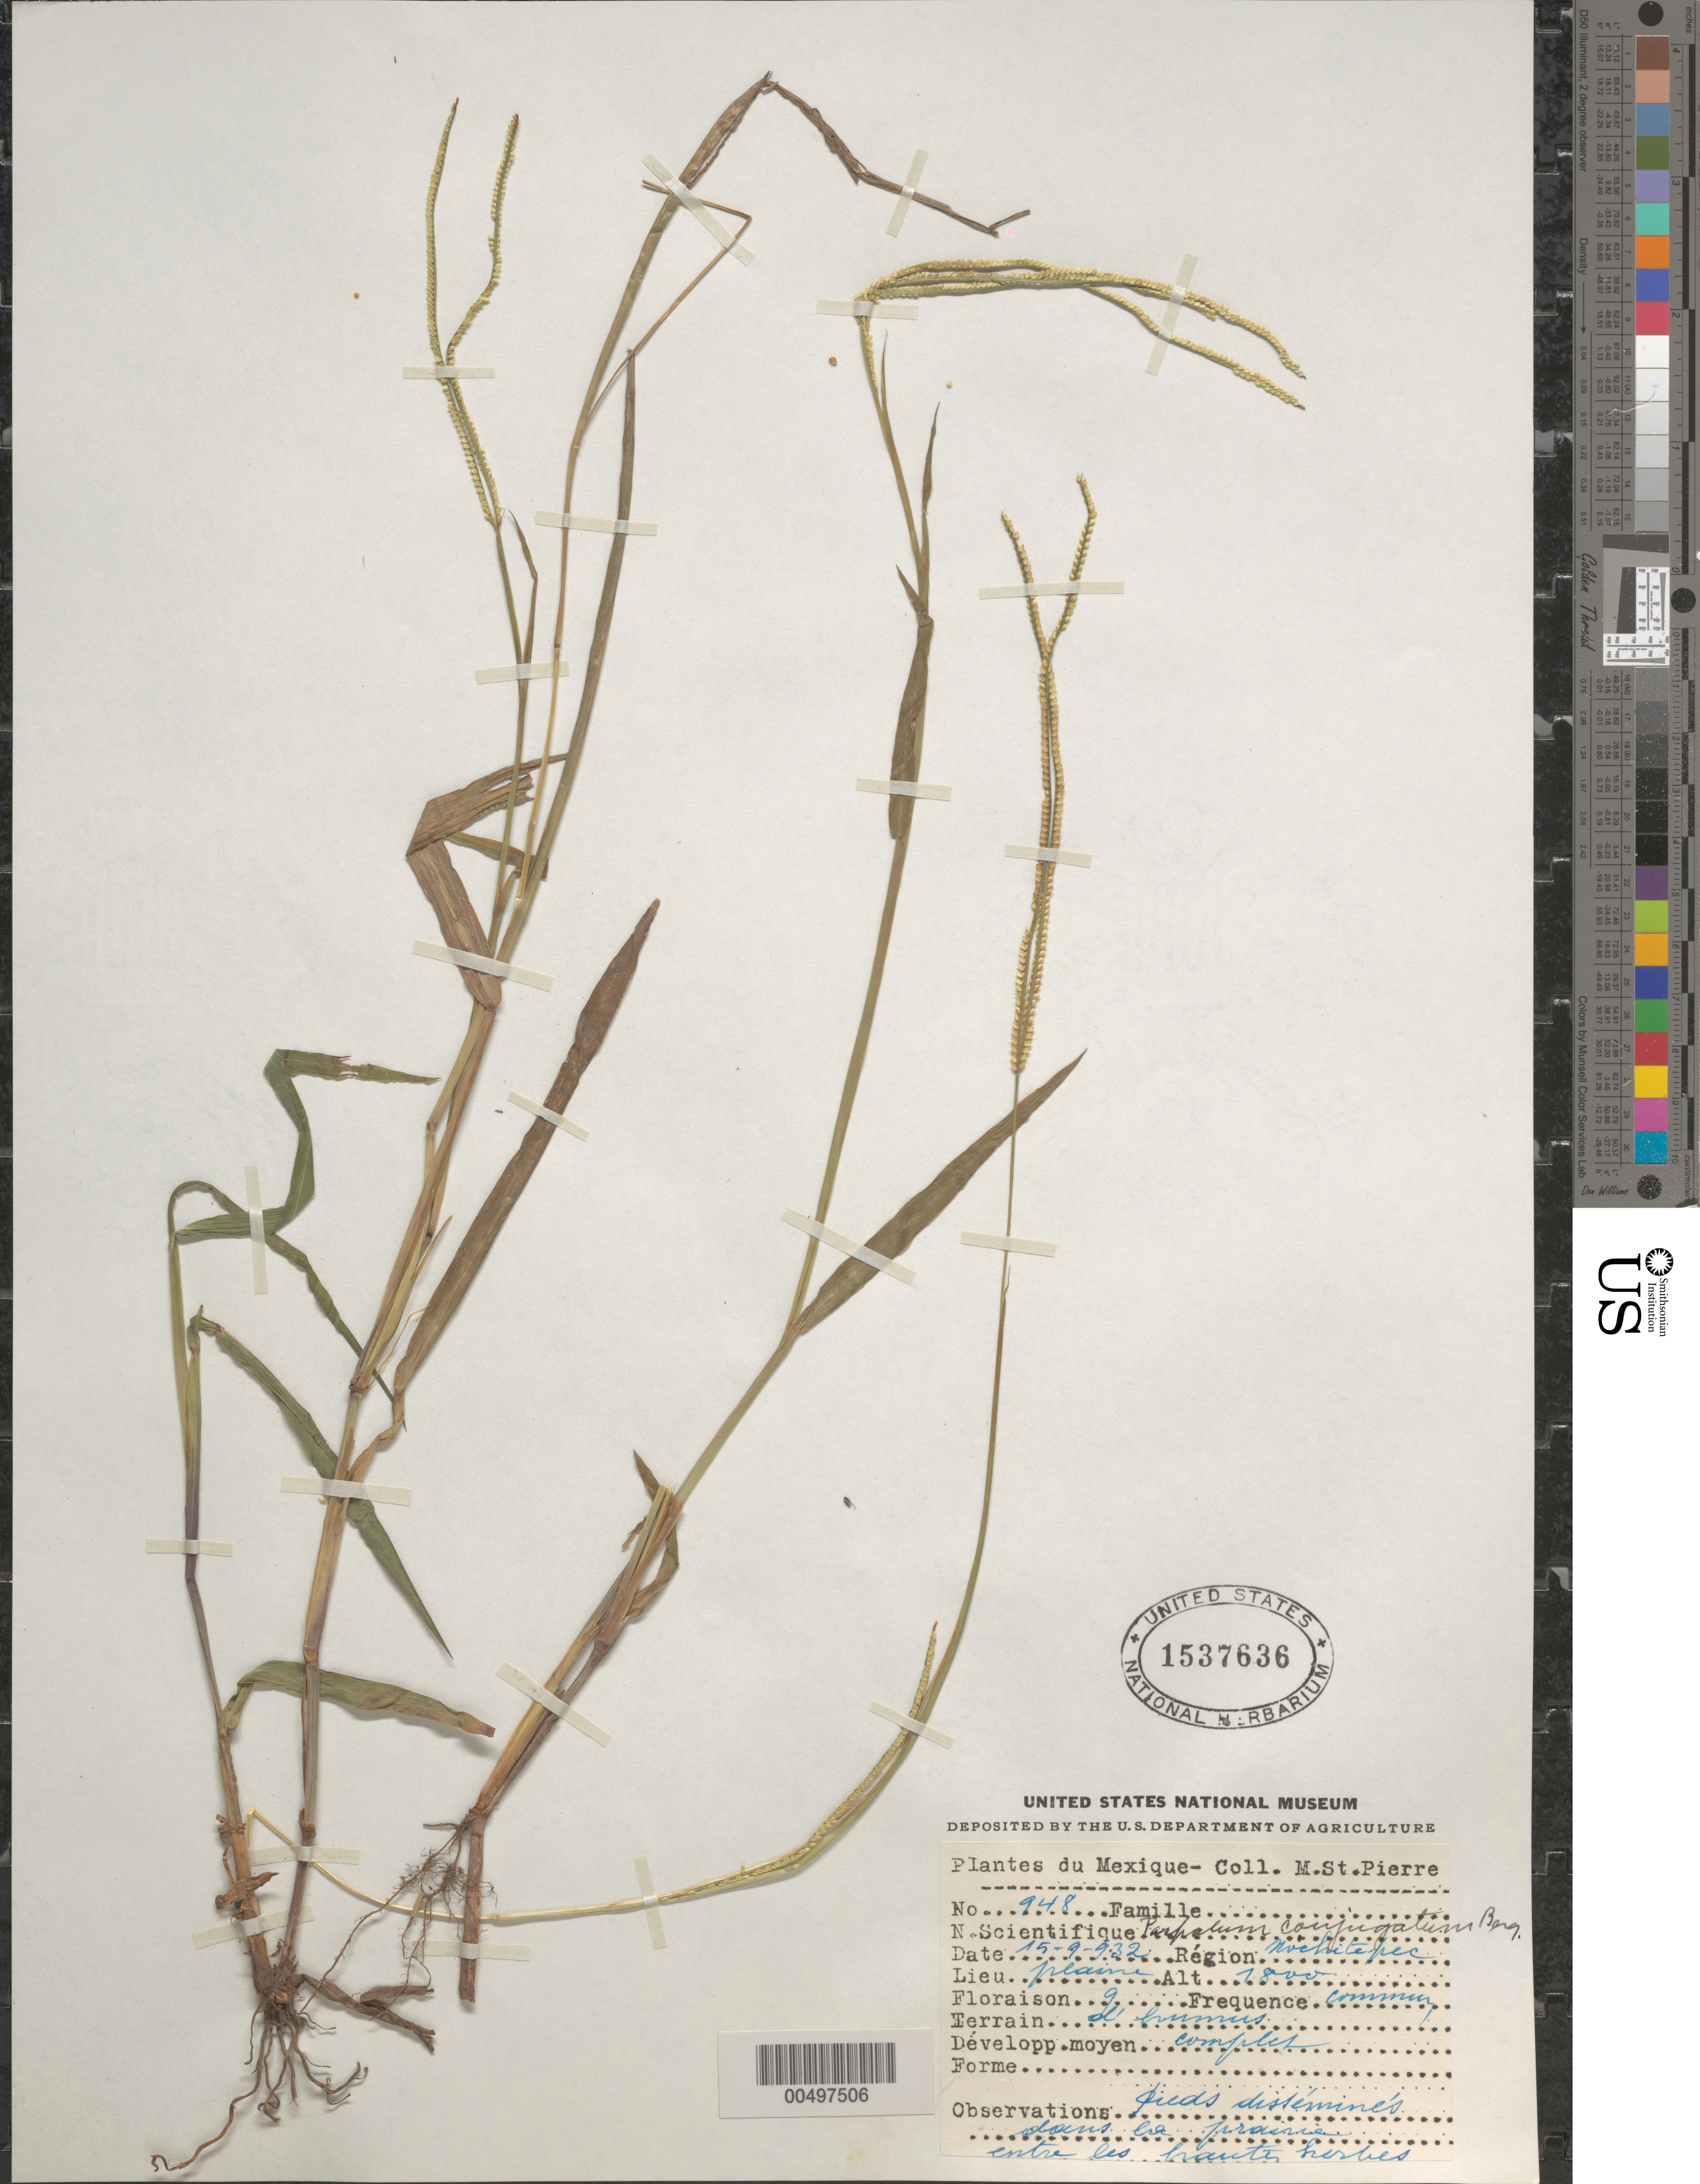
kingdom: Plantae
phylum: Tracheophyta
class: Liliopsida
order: Poales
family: Poaceae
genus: Paspalum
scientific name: Paspalum conjugatum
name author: P.J. Bergius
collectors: M. Saint-Pierre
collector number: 948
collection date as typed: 15 Sep 1932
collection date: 1932-09-15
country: Mexico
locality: Nochitepec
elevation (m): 1800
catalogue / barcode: US 1537636